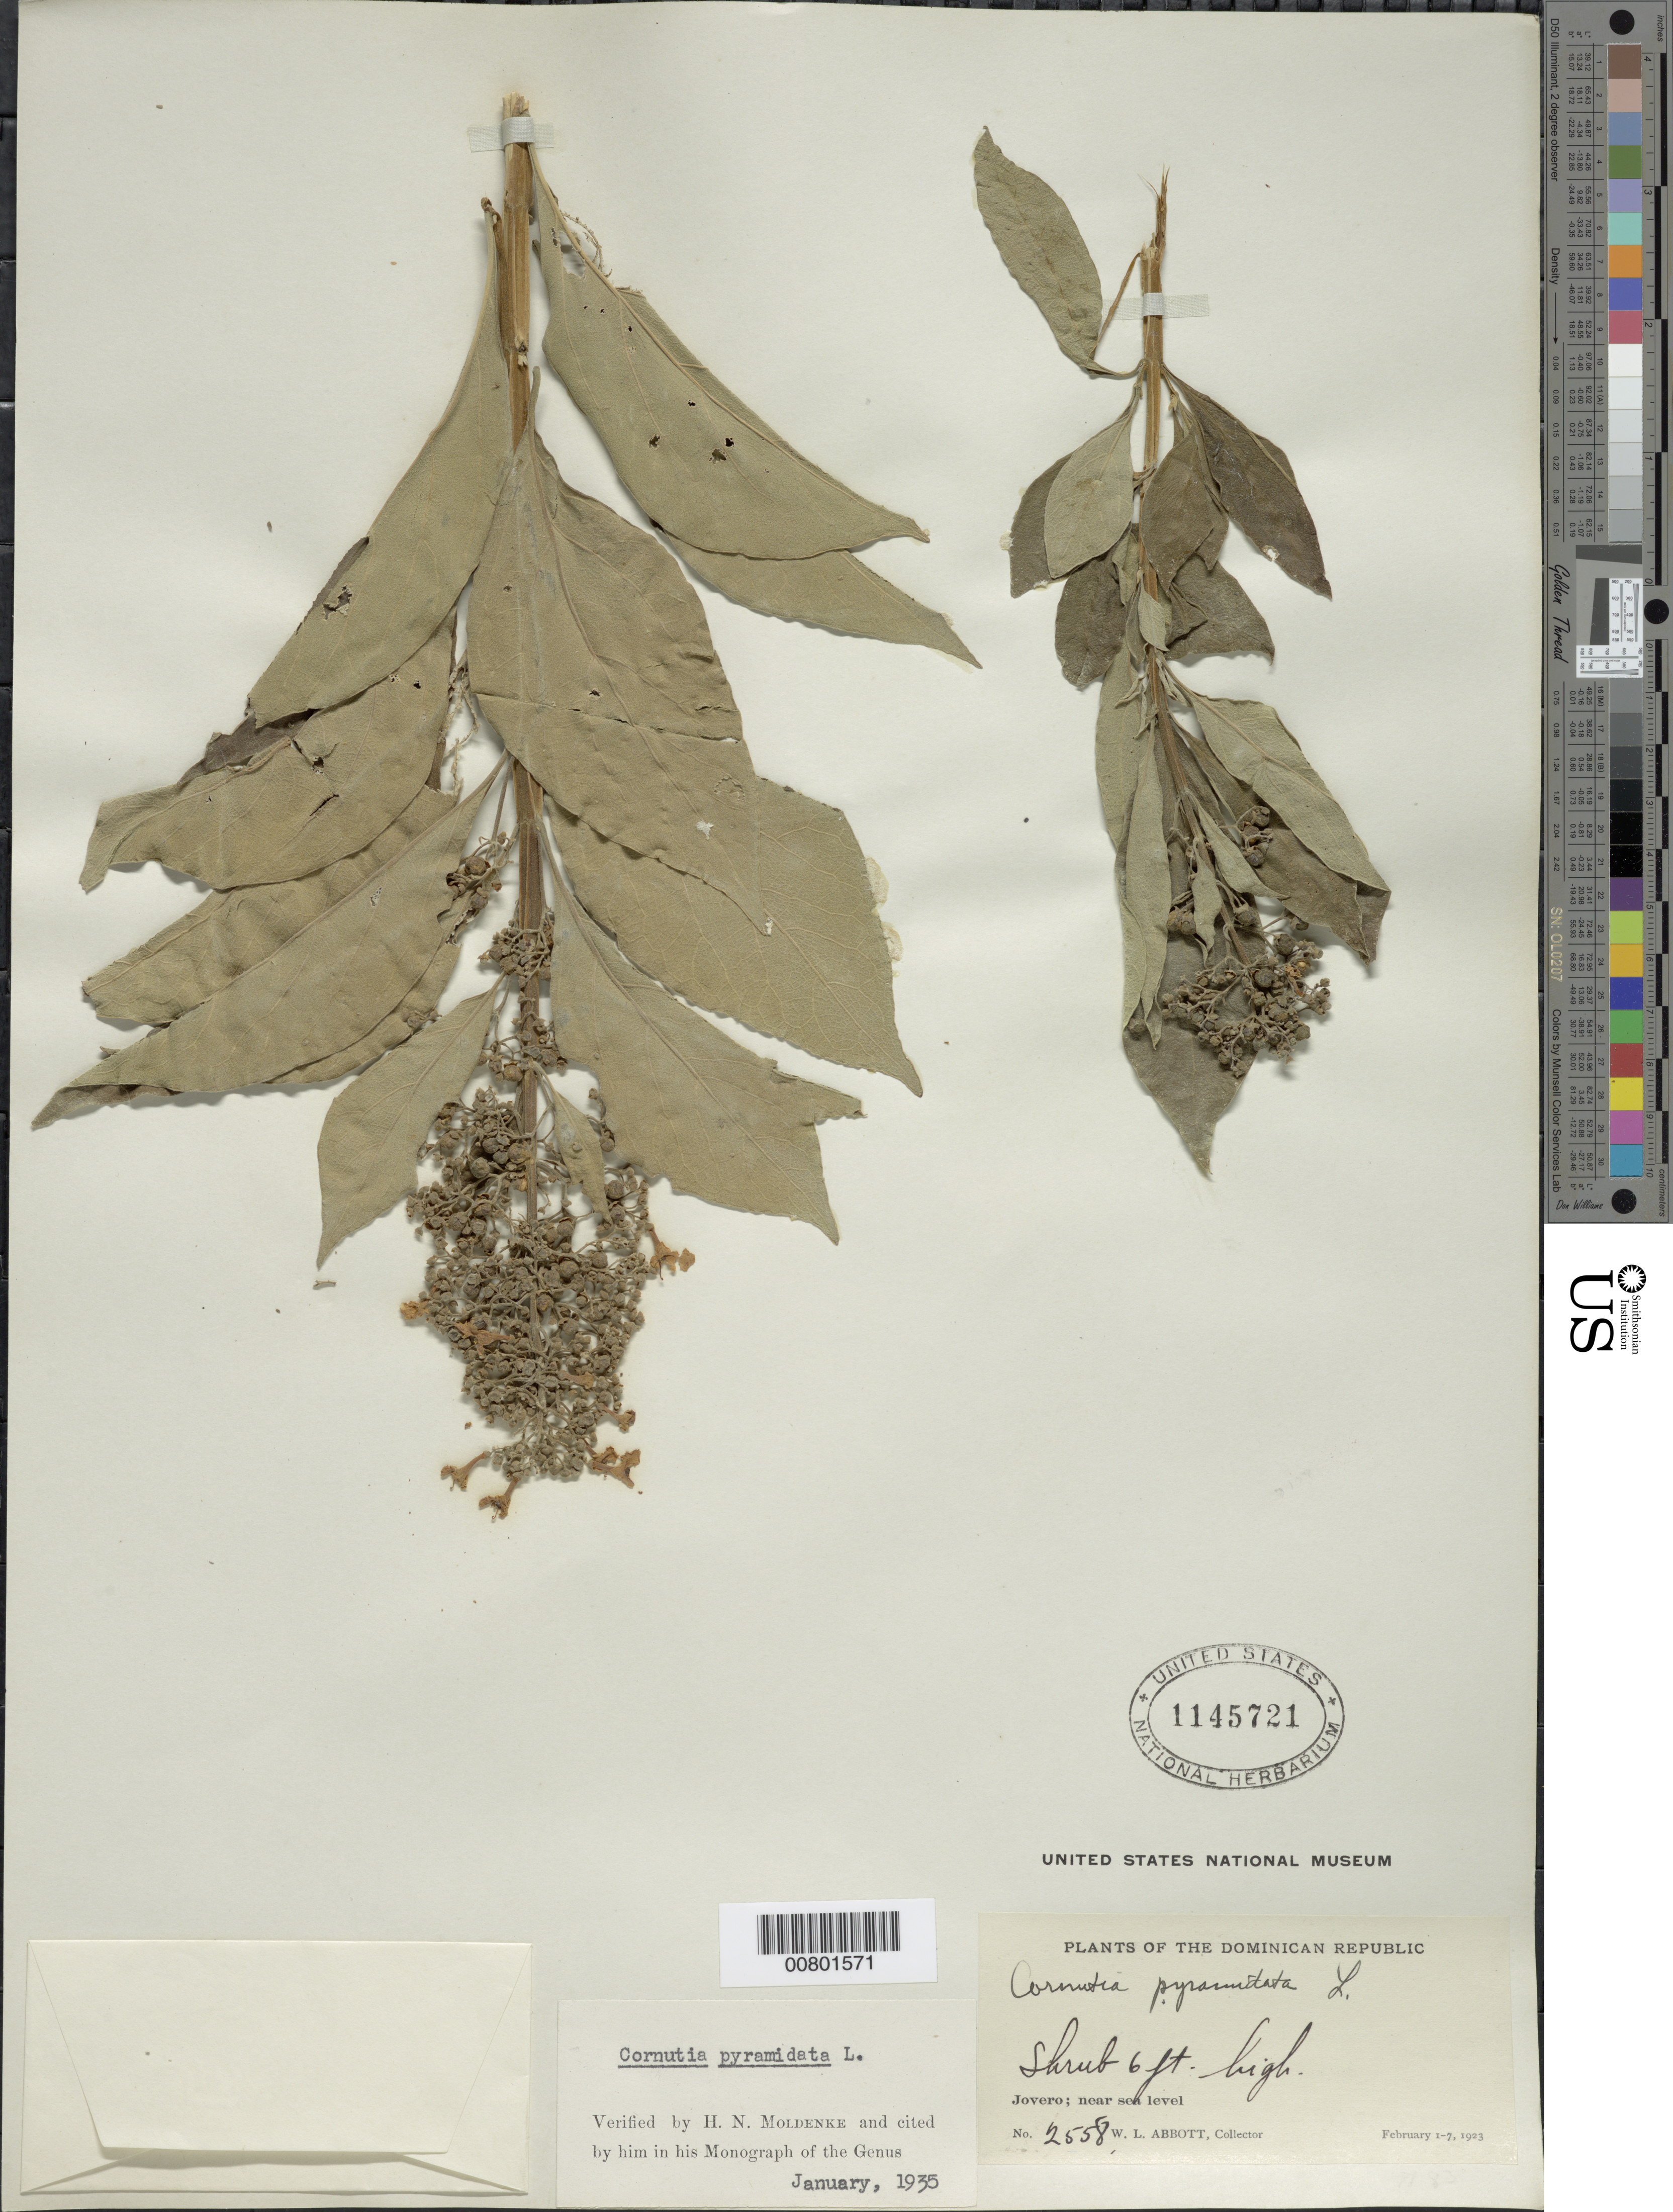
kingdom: Plantae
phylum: Tracheophyta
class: Magnoliopsida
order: Lamiales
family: Lamiaceae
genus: Cornutia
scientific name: Cornutia pyramidata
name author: L.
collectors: W. L. Abbott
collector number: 2558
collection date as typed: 01 Feb 1923 to 07 Feb 1923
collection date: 1923-02-01/1923-02-07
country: Dominican Republic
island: Hispaniola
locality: Jovero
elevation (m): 0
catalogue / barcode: US 1145721